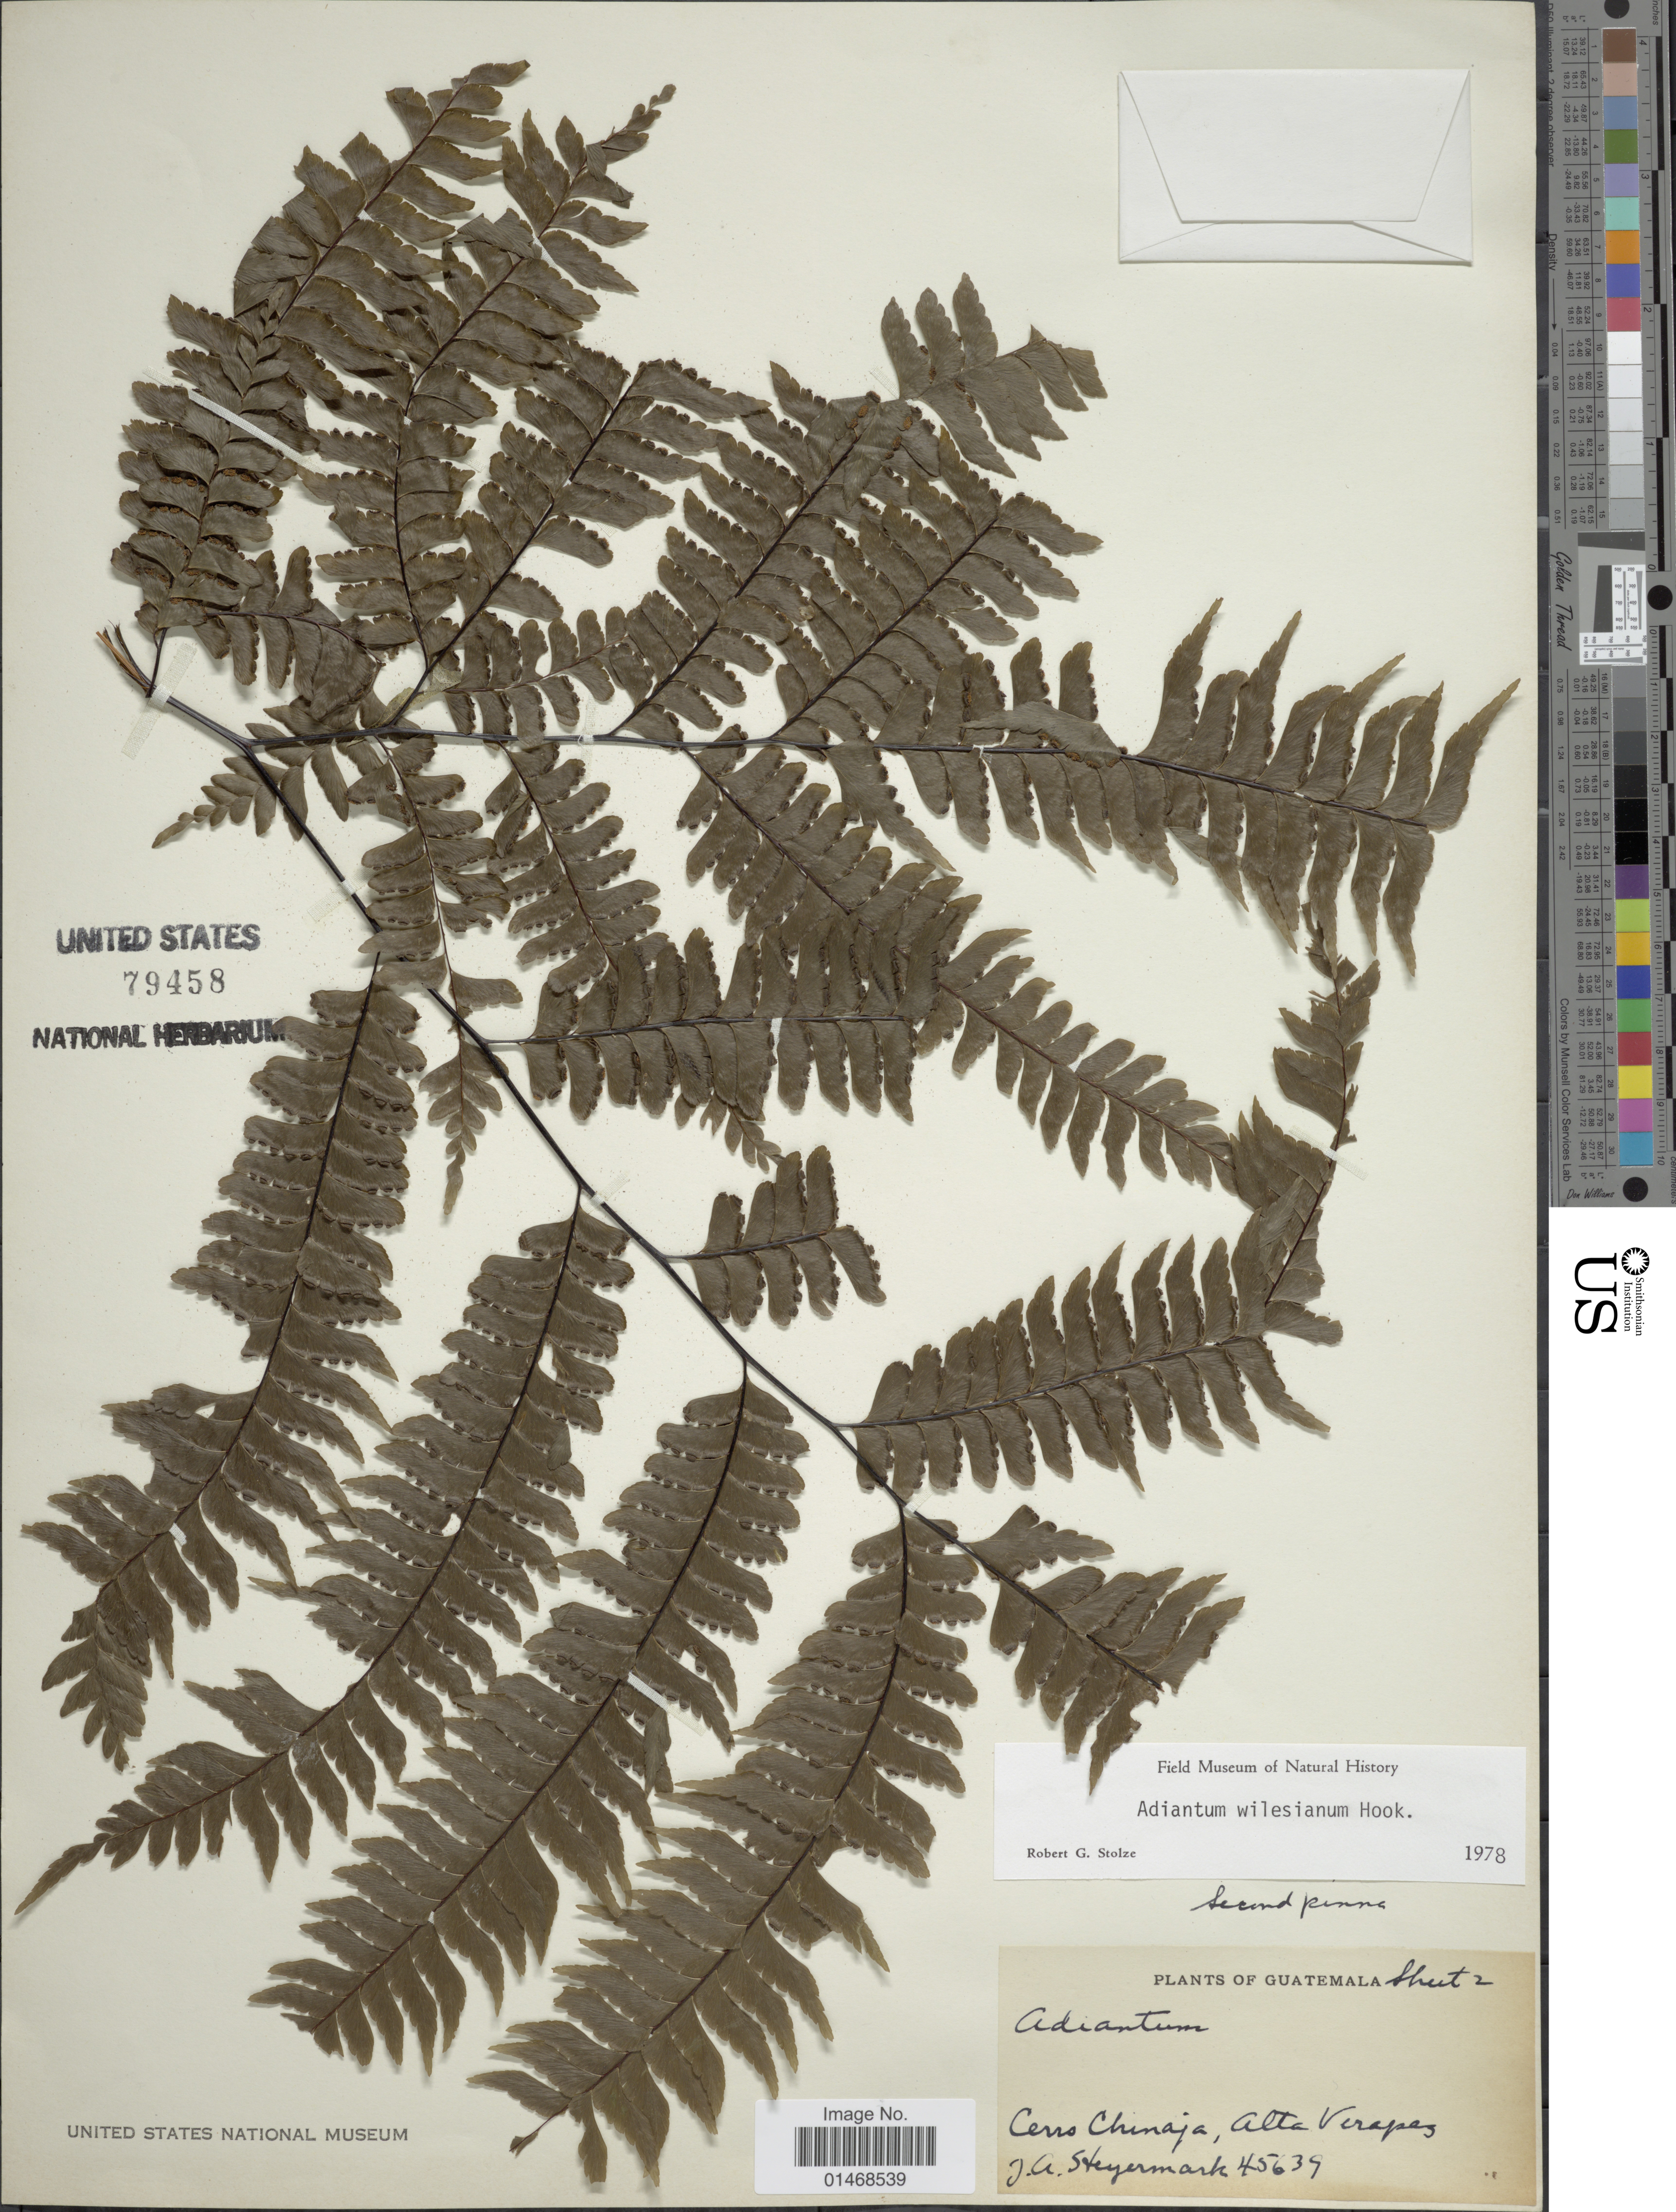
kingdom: Plantae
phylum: Tracheophyta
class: Polypodiopsida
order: Polypodiales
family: Pteridaceae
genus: Adiantum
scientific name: Adiantum wilesianum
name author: Hook.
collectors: J. Steyermark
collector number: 45639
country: Guatemala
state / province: Alta Verapaz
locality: Cerro Chinaja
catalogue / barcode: US 79458